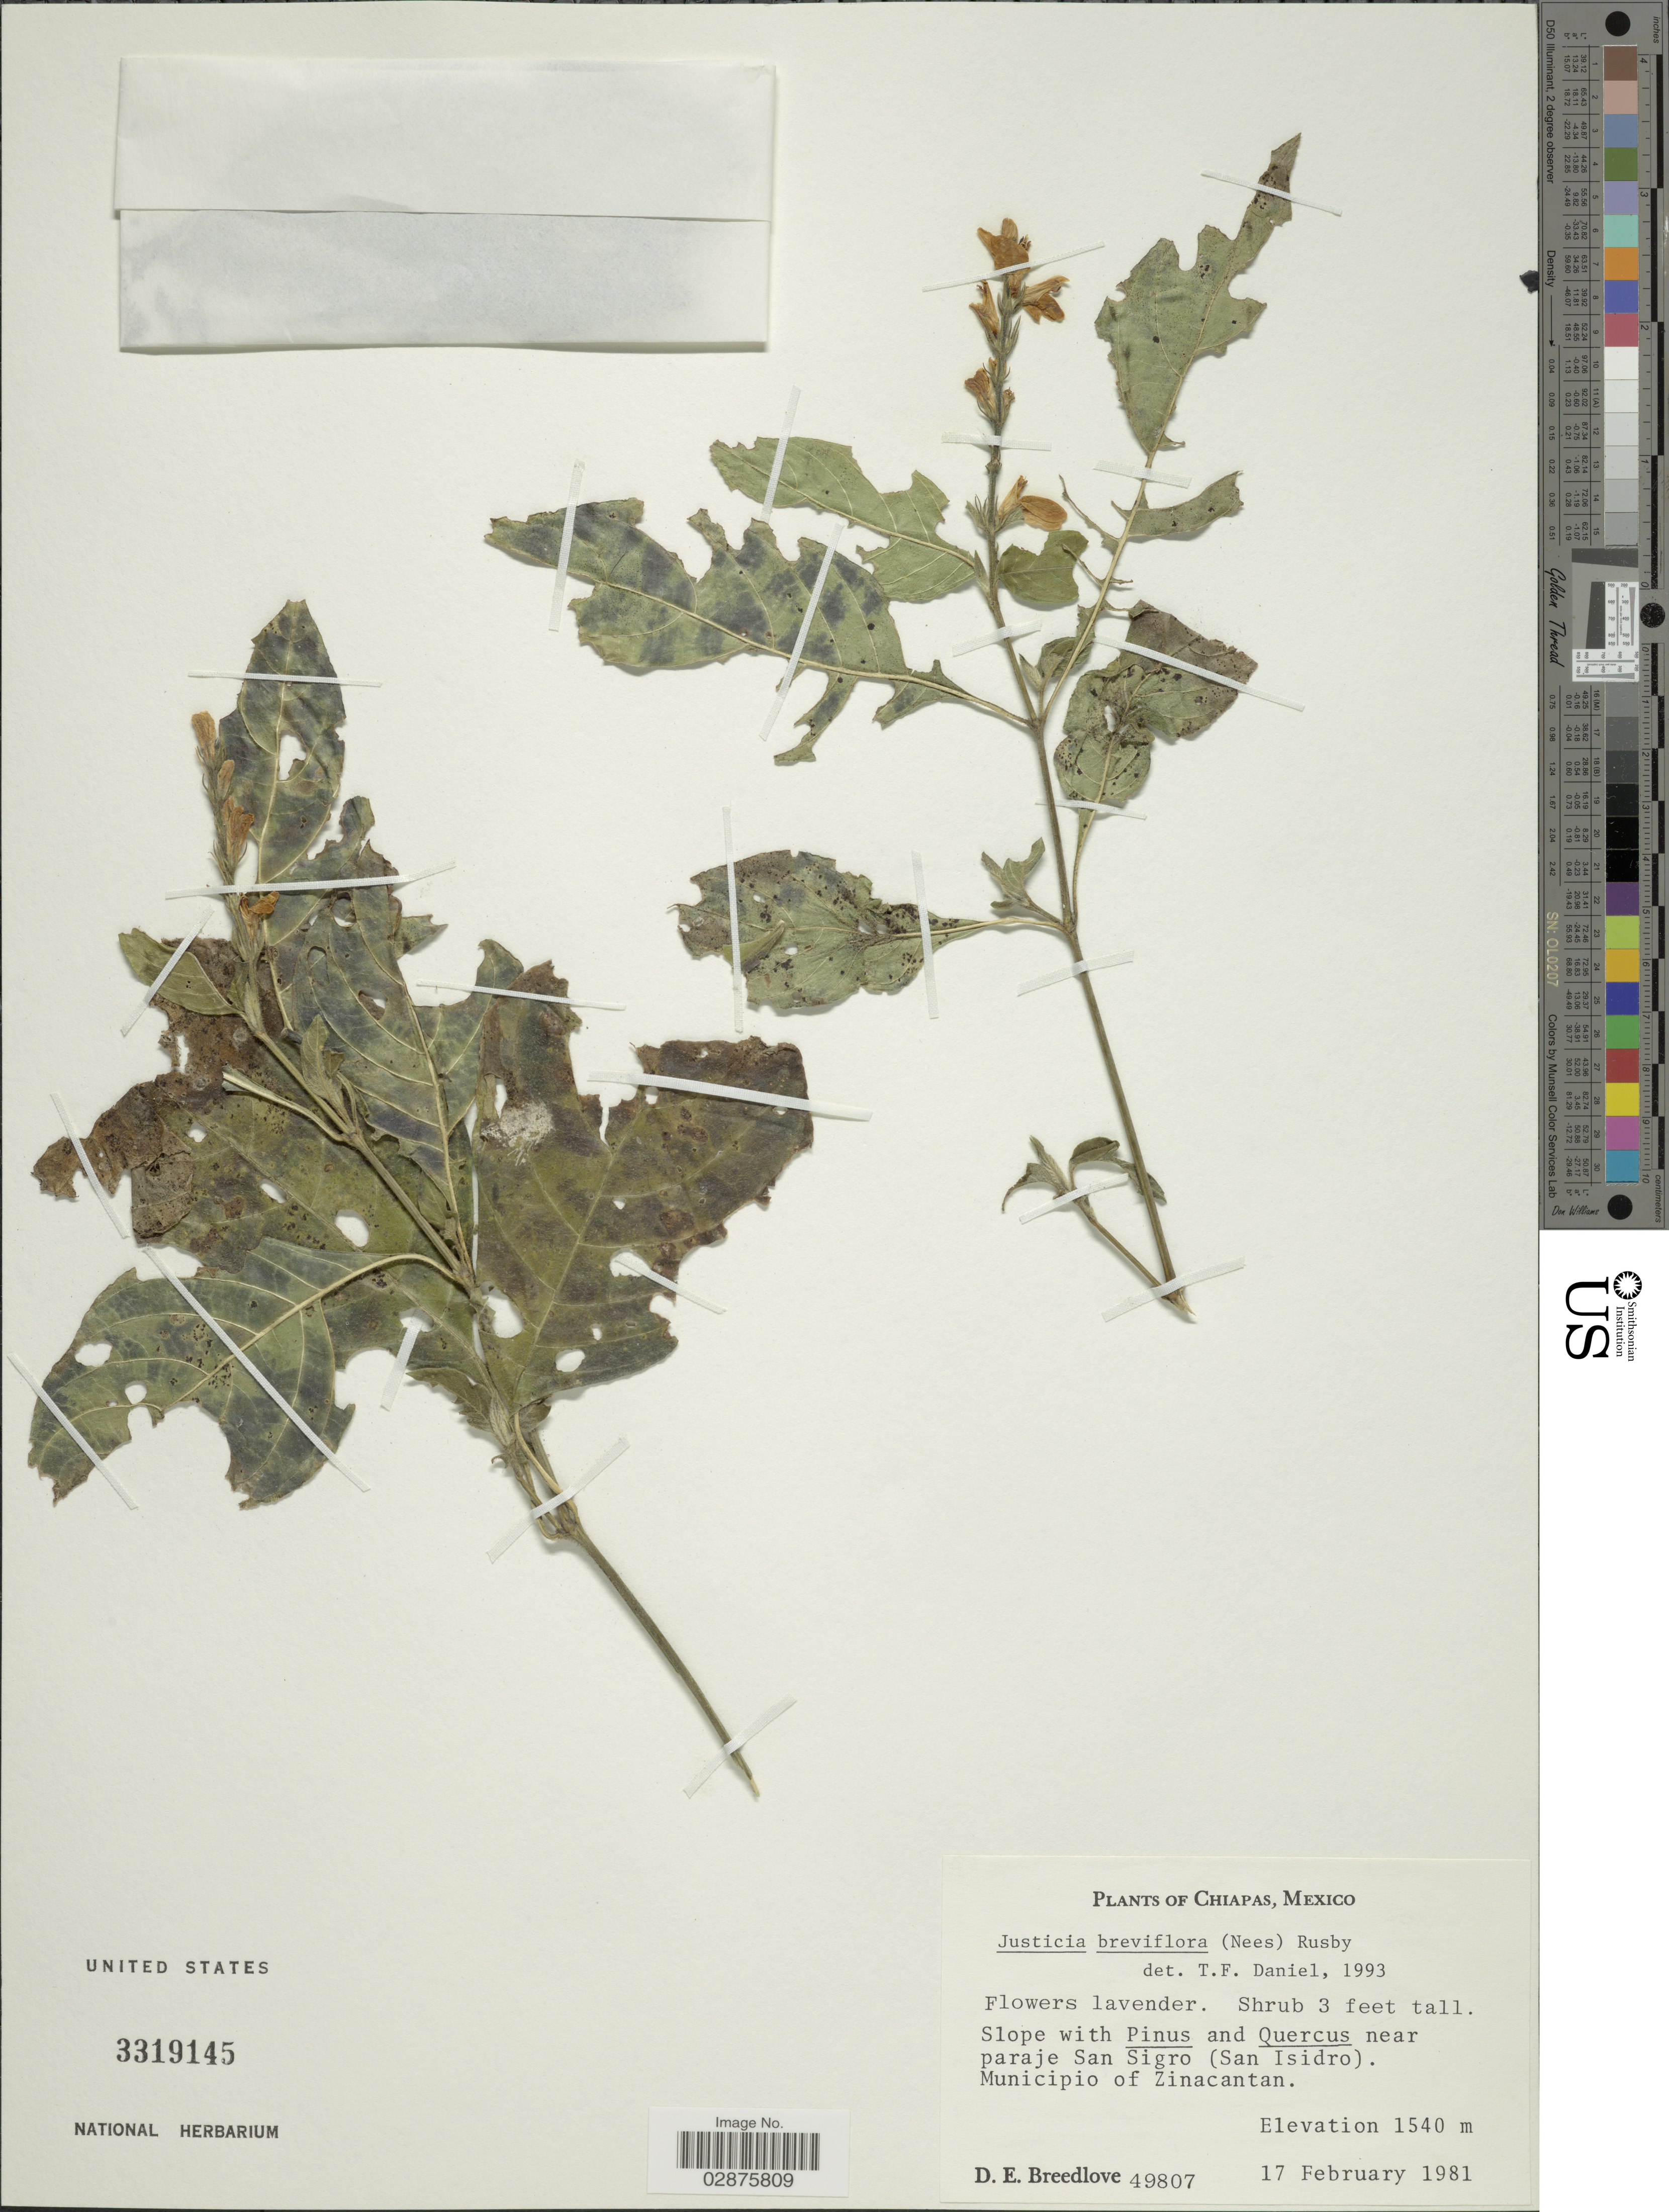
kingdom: Plantae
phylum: Tracheophyta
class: Magnoliopsida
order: Lamiales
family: Acanthaceae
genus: Justicia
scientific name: Justicia breviflora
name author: (Nees) Rusby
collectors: D. E. Breedlove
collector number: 49807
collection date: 1981-02-17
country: Mexico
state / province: Chiapas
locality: Near paraje San Sigro (San Isidro), Municipio of Zinacantan.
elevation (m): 1540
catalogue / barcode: US 3319145